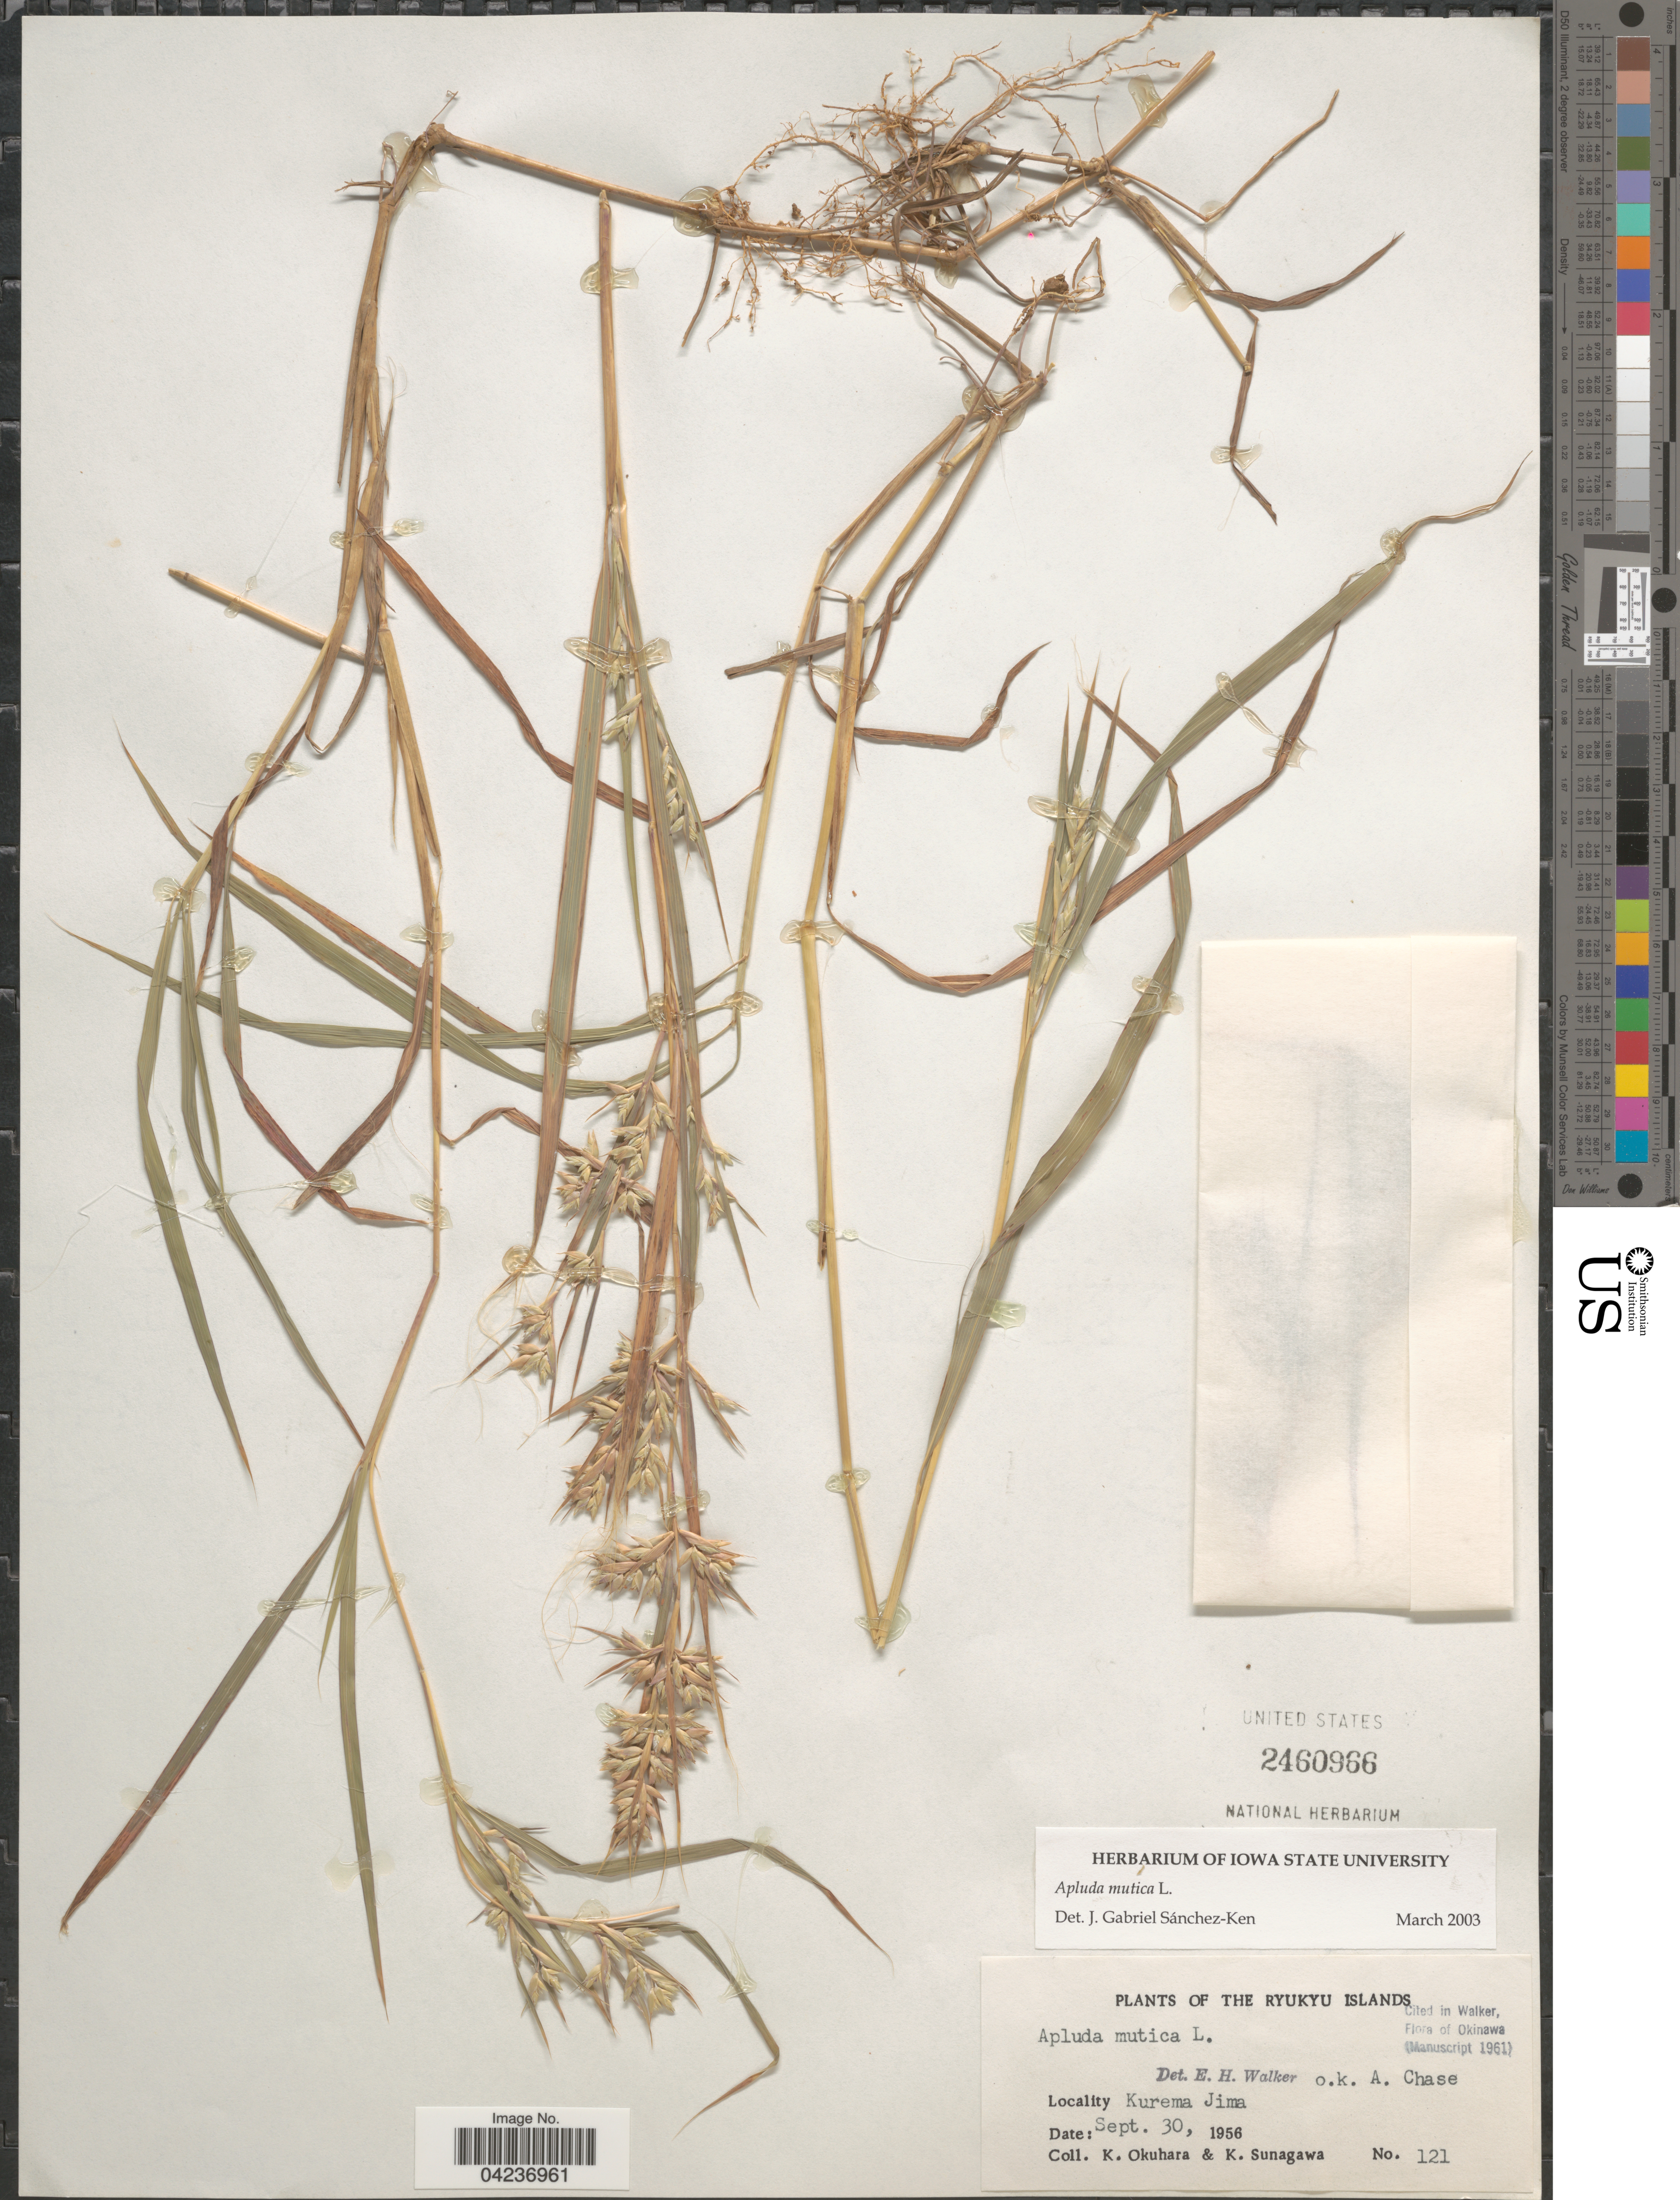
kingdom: Plantae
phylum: Tracheophyta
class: Liliopsida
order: Poales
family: Poaceae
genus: Apluda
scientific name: Apluda mutica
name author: L.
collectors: K. Okuhara & K. Sunagawa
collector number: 121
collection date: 1956-09-30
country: Japan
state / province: Okinawa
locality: Ryukyu Islands. Kurema Jima.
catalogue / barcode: US 2460966